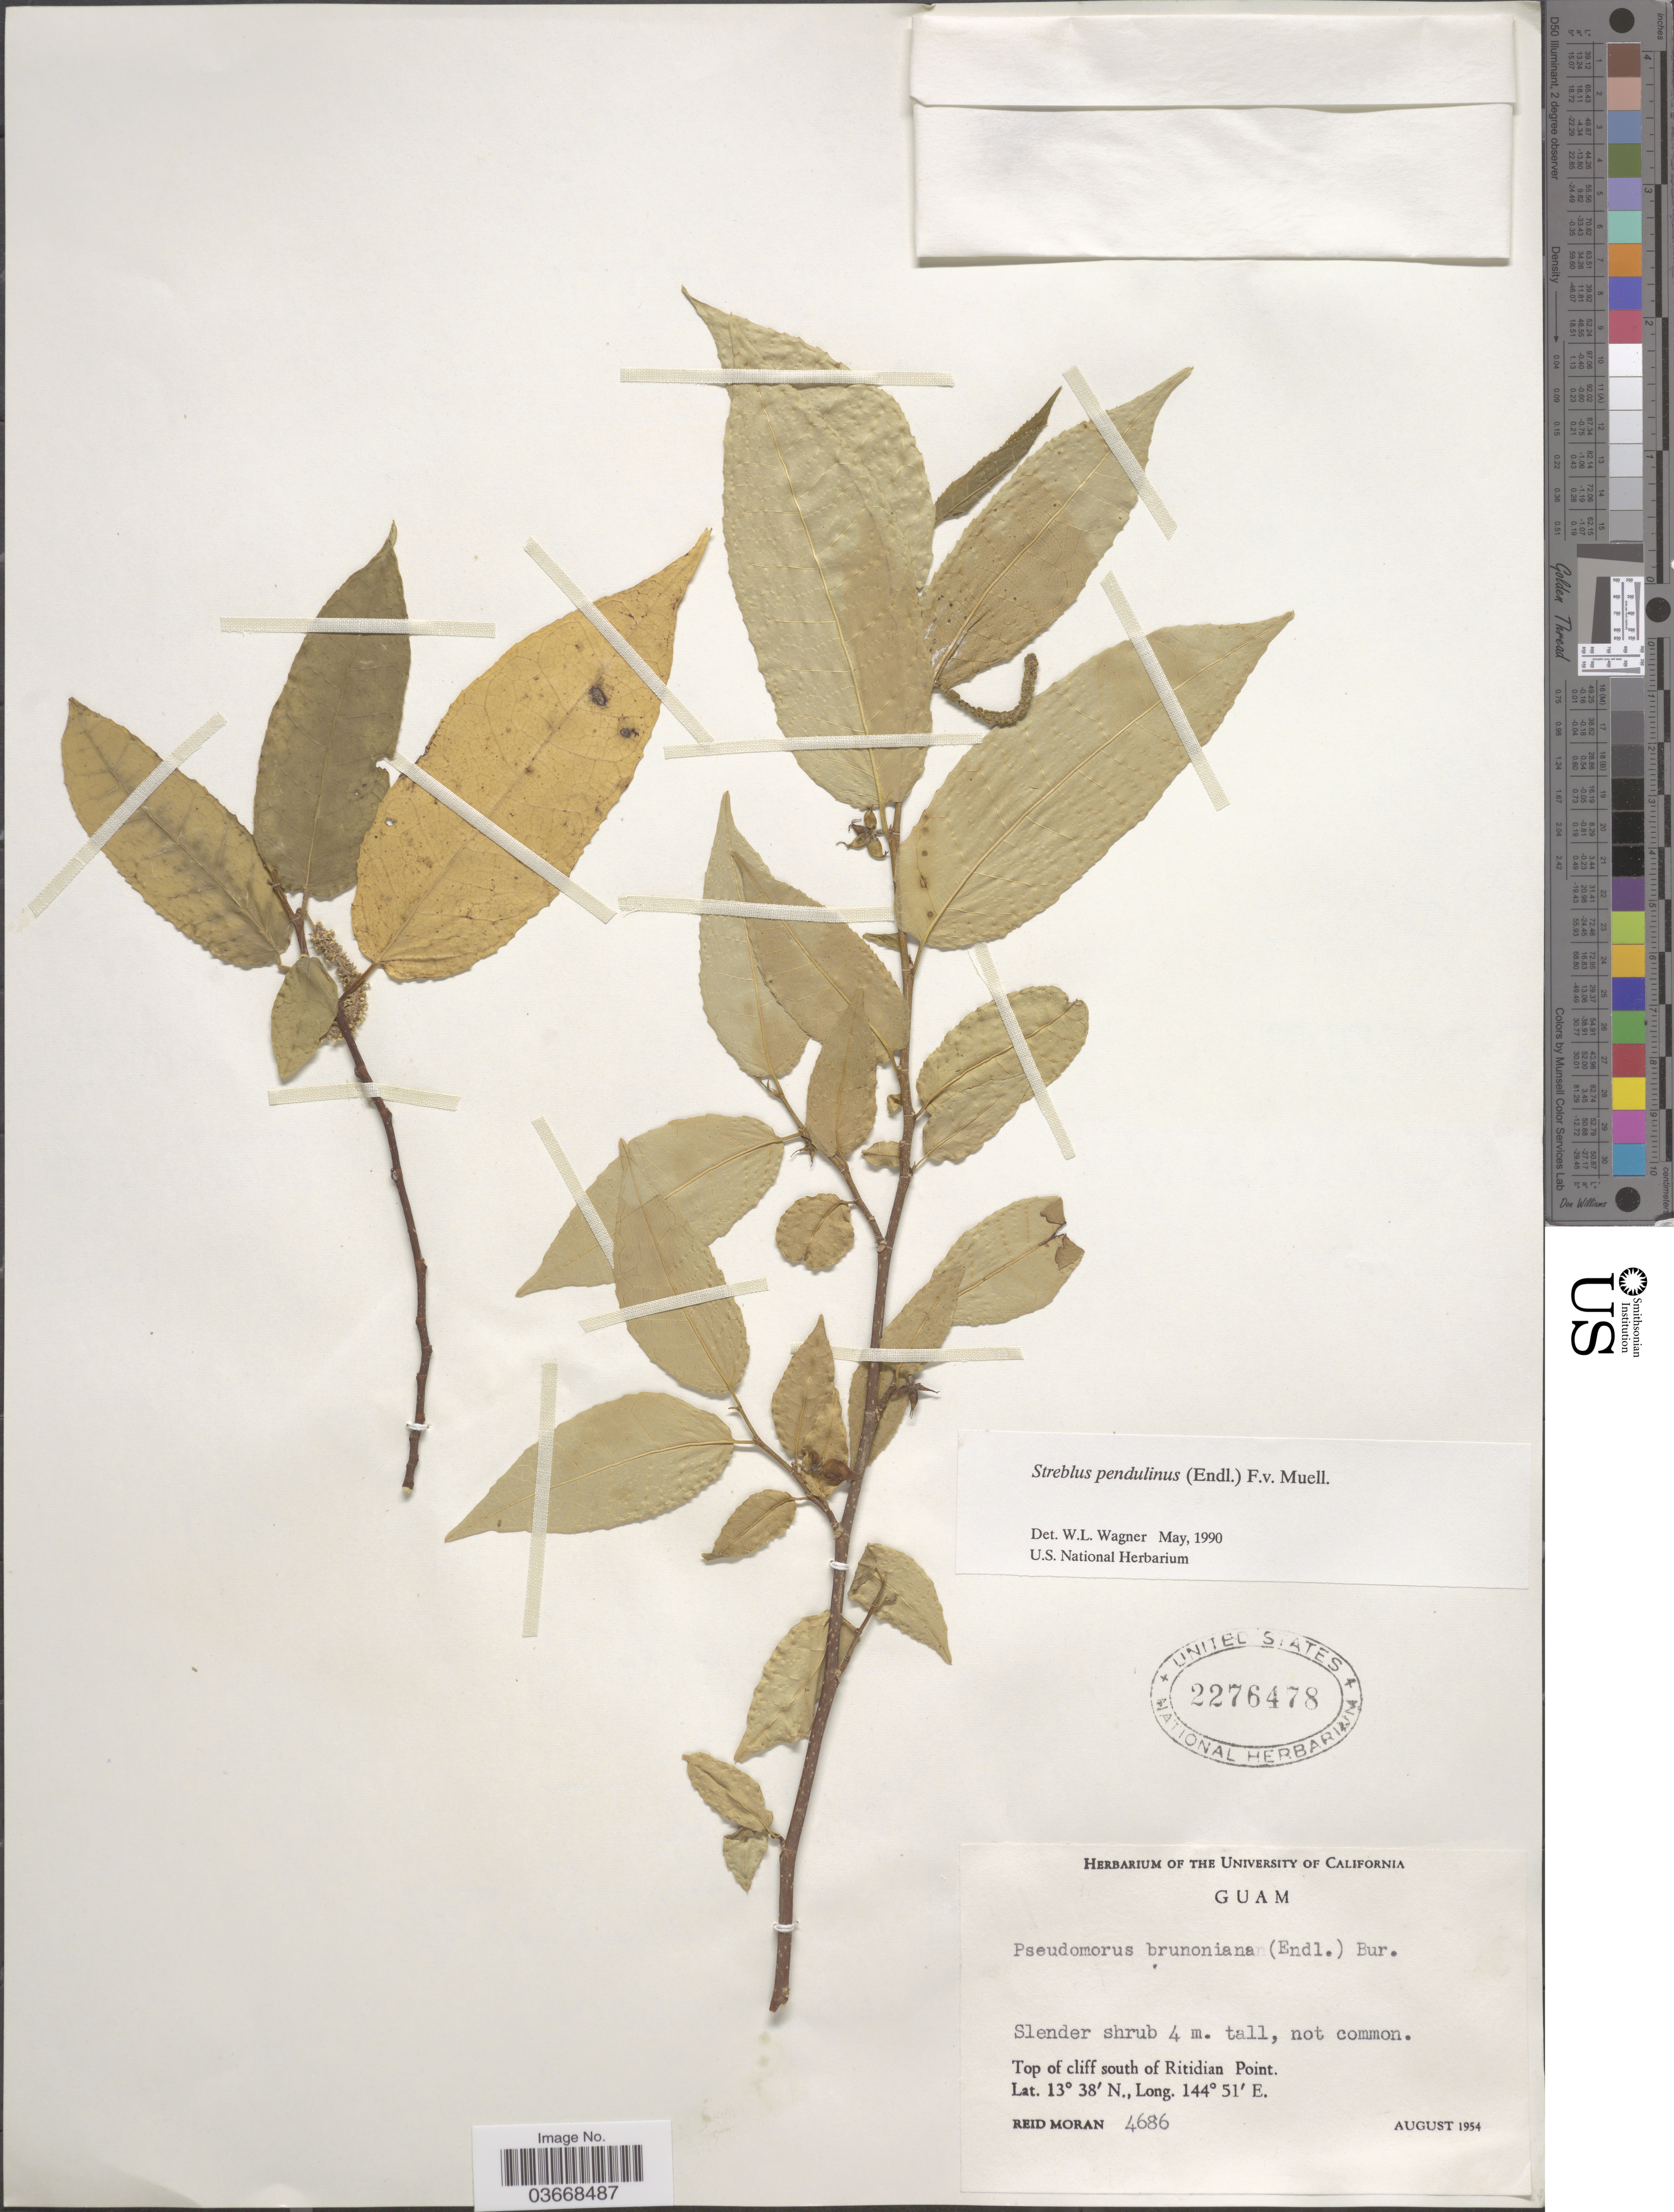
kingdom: Plantae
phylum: Tracheophyta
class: Magnoliopsida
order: Rosales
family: Moraceae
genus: Paratrophis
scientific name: Paratrophis pendulina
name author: (Endl.) E. M. Gardner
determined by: Wagner, W. L., (BOT), Smithsonian Institution - National Museum of Natural History (UNITED STATES)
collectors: R. V. Moran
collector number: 4686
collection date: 1954-08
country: Guam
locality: Top of cliff south of Ritidian Point.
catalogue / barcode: US 2276478